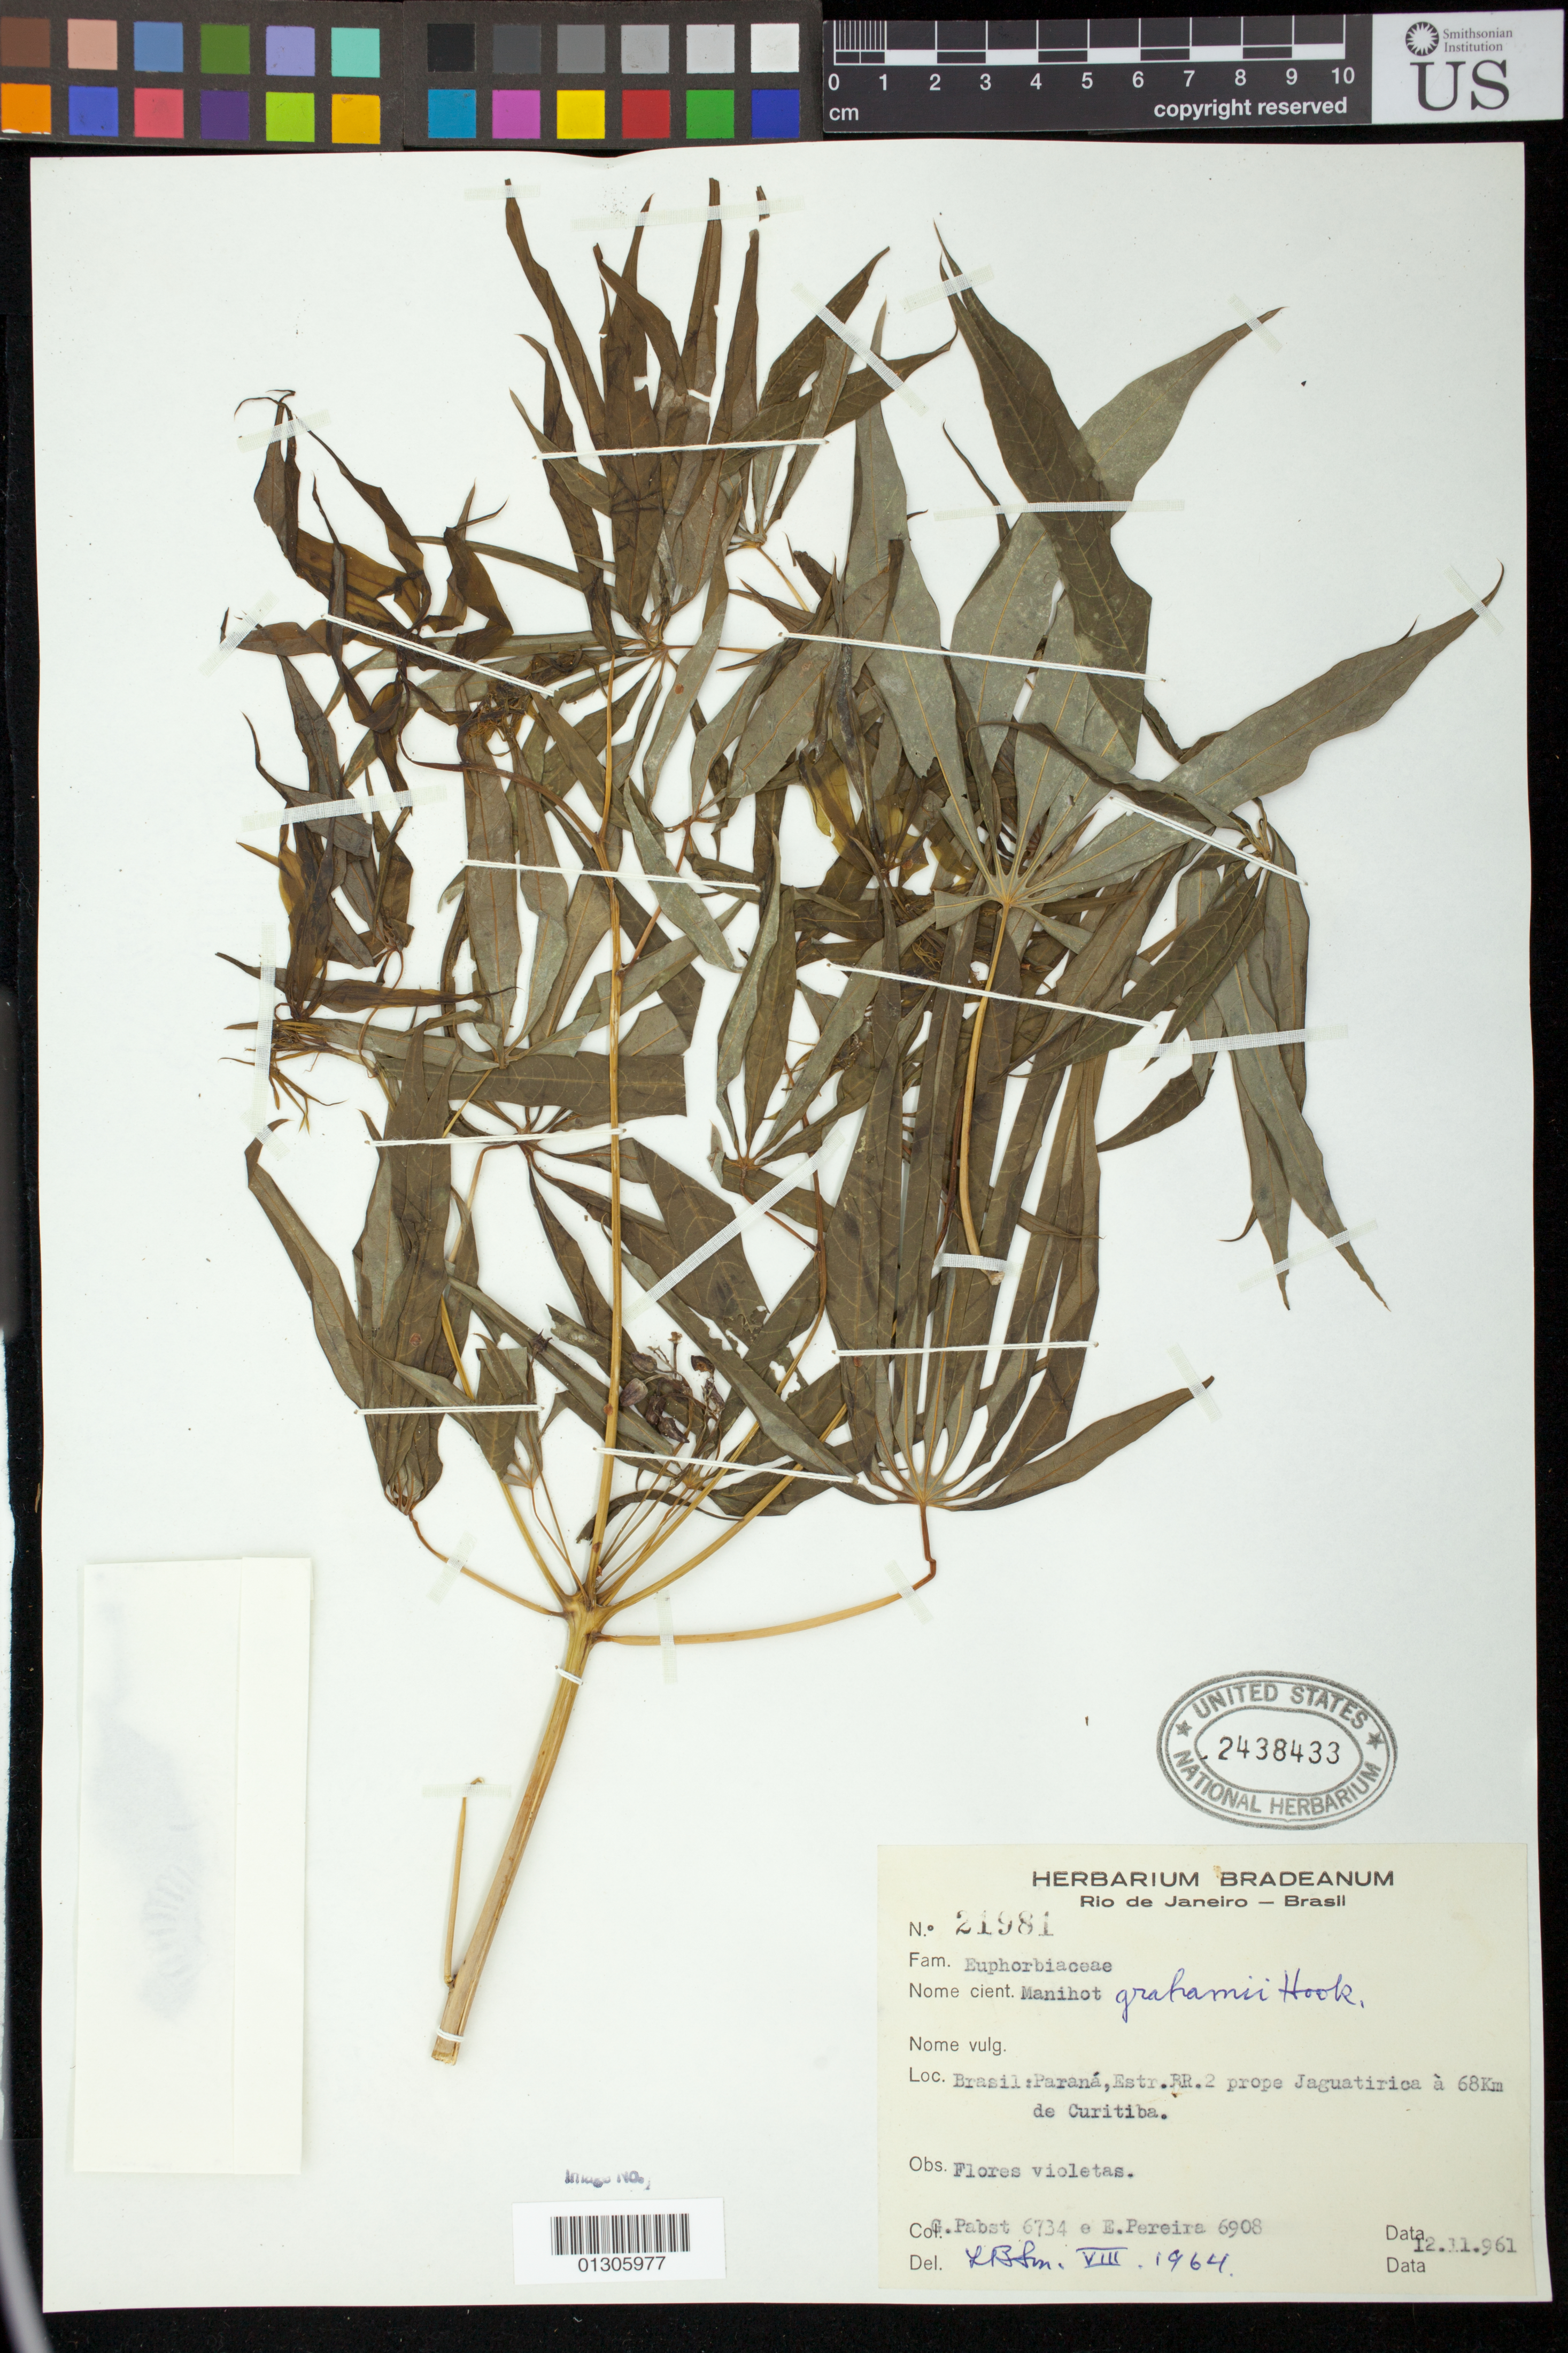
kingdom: Plantae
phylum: Tracheophyta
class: Magnoliopsida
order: Malpighiales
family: Euphorbiaceae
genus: Manihot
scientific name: Manihot guaranitica subsp. guaranitica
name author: Chodat & Hassl.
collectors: G. Pabst & E. Pereira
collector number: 6734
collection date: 1961-12-11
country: Brazil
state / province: Paraná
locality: Estr. RR. 2 prope Jaguatirica á 68Km de Curitiba.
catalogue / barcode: US 2438433